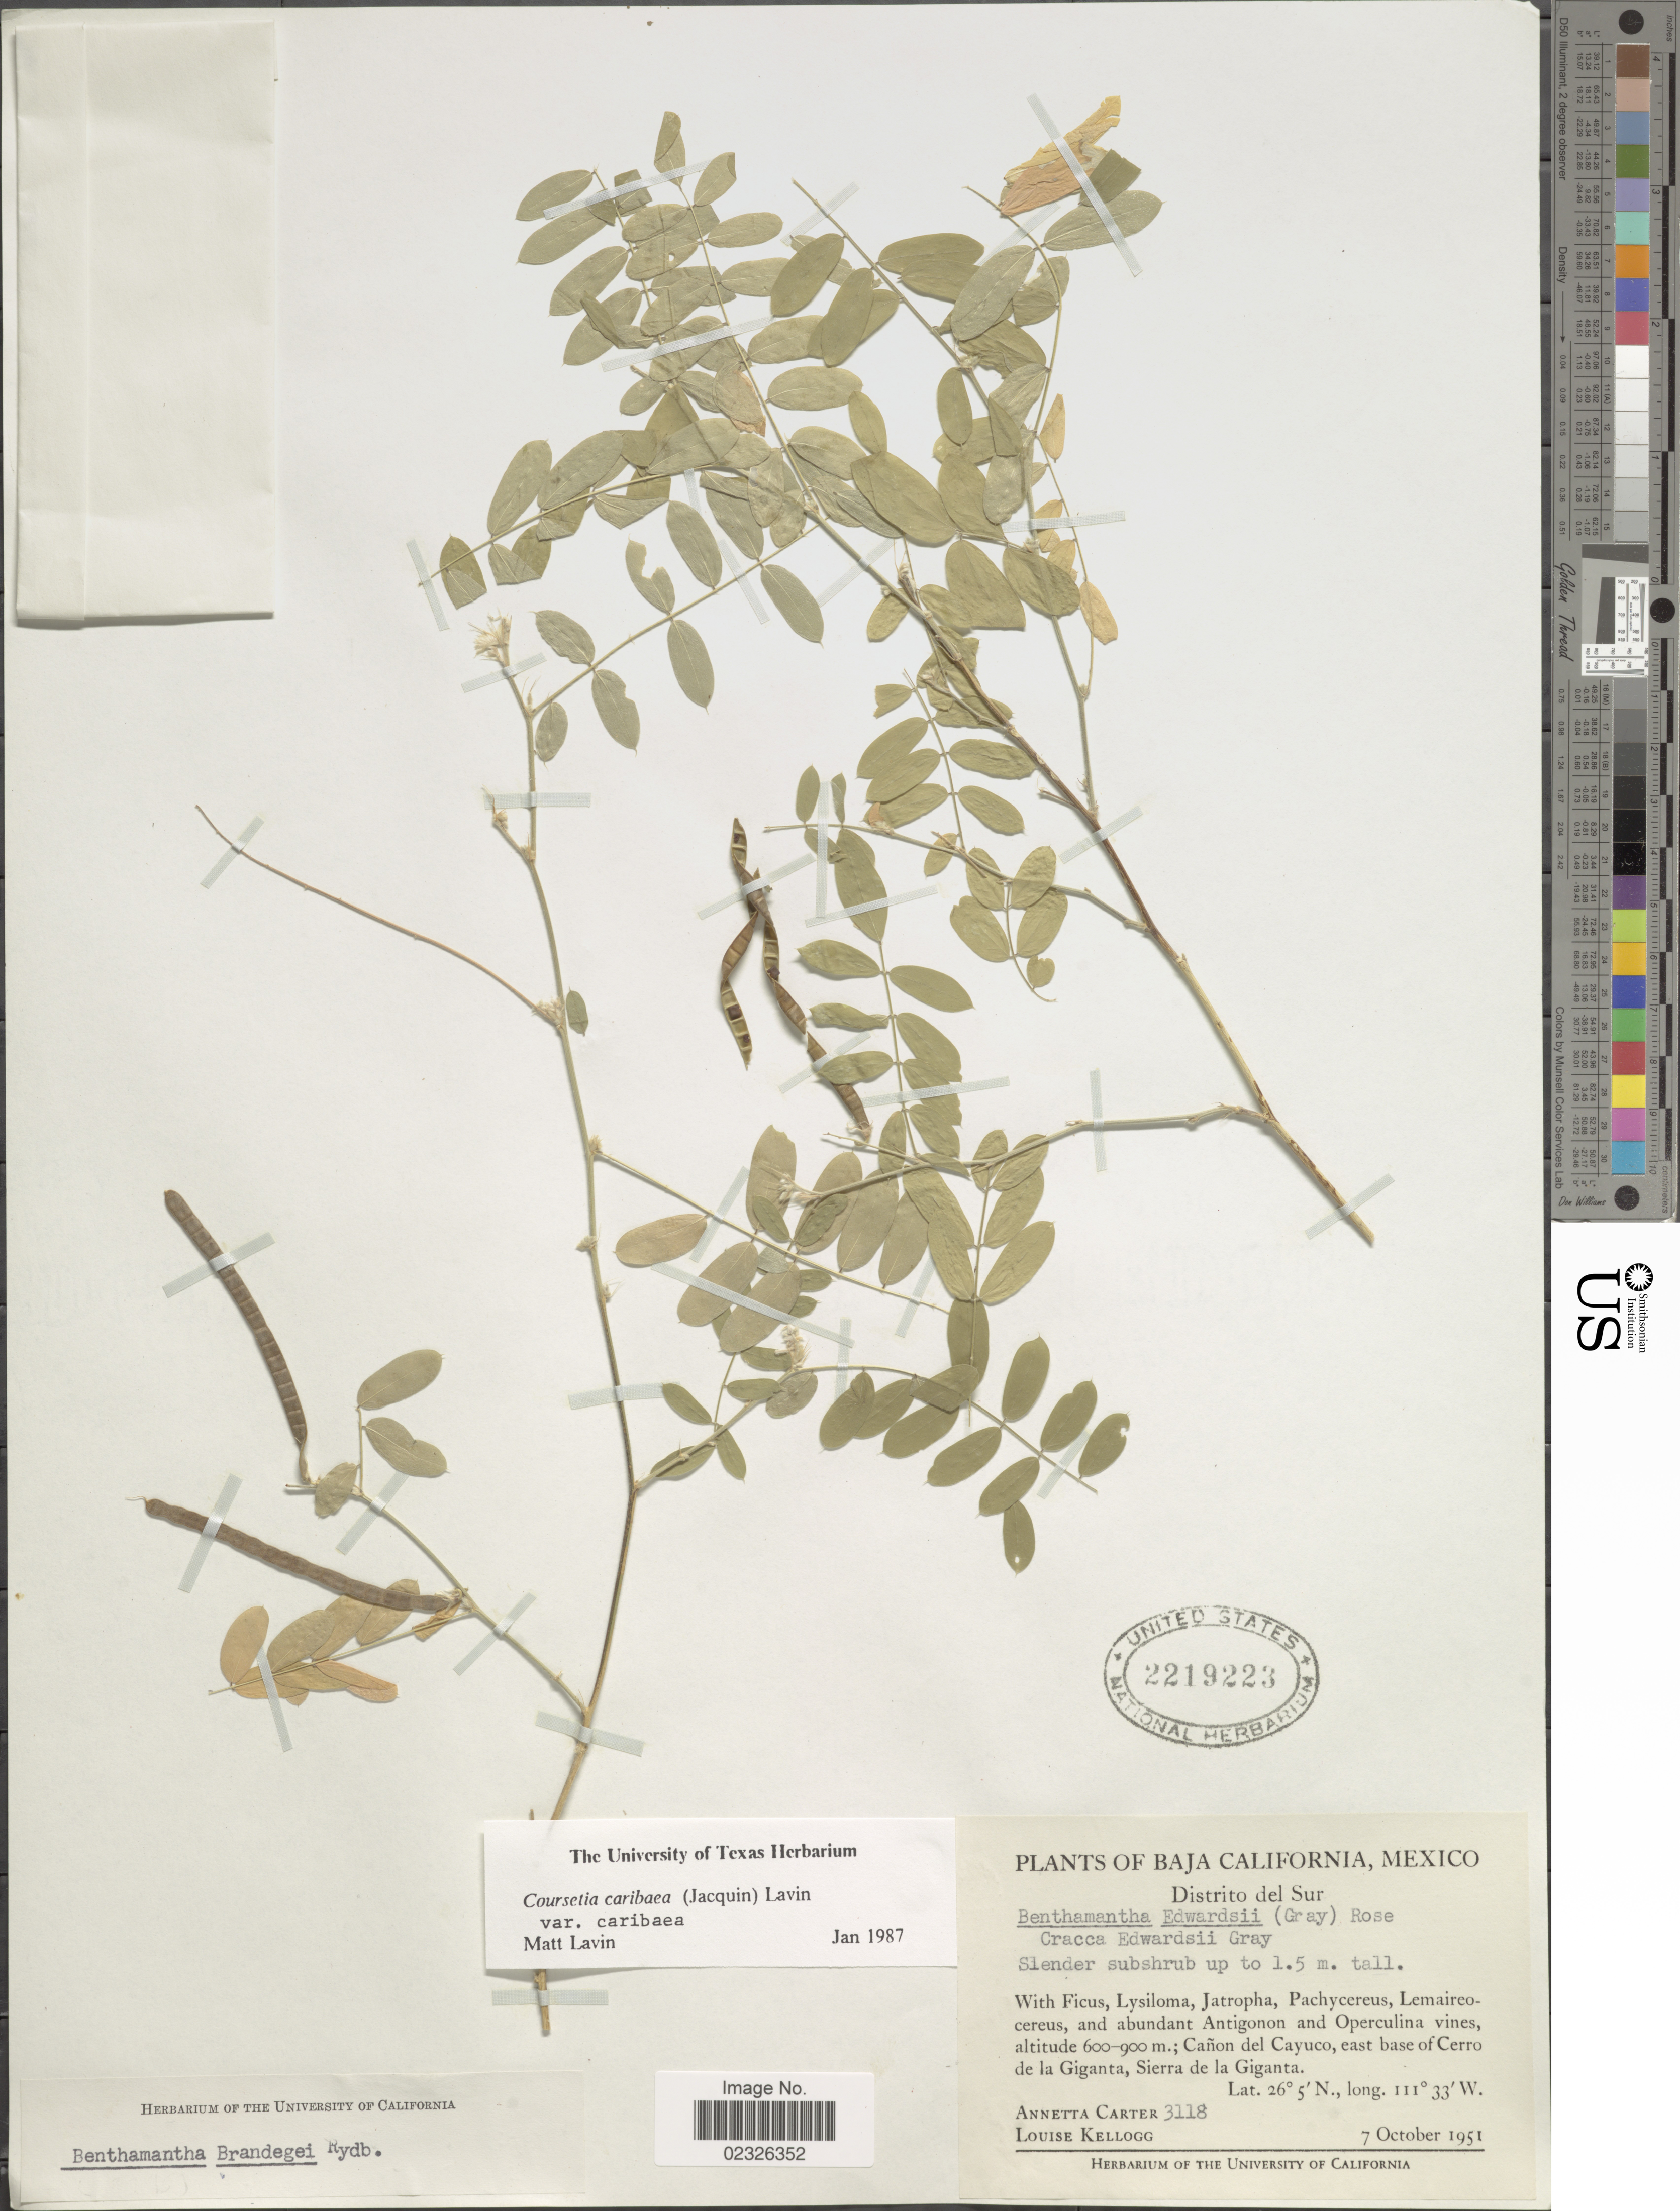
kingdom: Plantae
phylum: Tracheophyta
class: Magnoliopsida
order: Fabales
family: Fabaceae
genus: Coursetia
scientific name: Coursetia caribaea var. caribaea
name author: (Jacq.) Lavin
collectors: A. M. Carter & L. Kellogg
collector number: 3118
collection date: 1951-10-07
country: Mexico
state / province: Baja California Sur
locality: Distrito del Sur. Canon del Cayuco , east bease of Cerro de la Giganta, Sierra de la Giganta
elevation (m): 600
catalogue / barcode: US 2219223